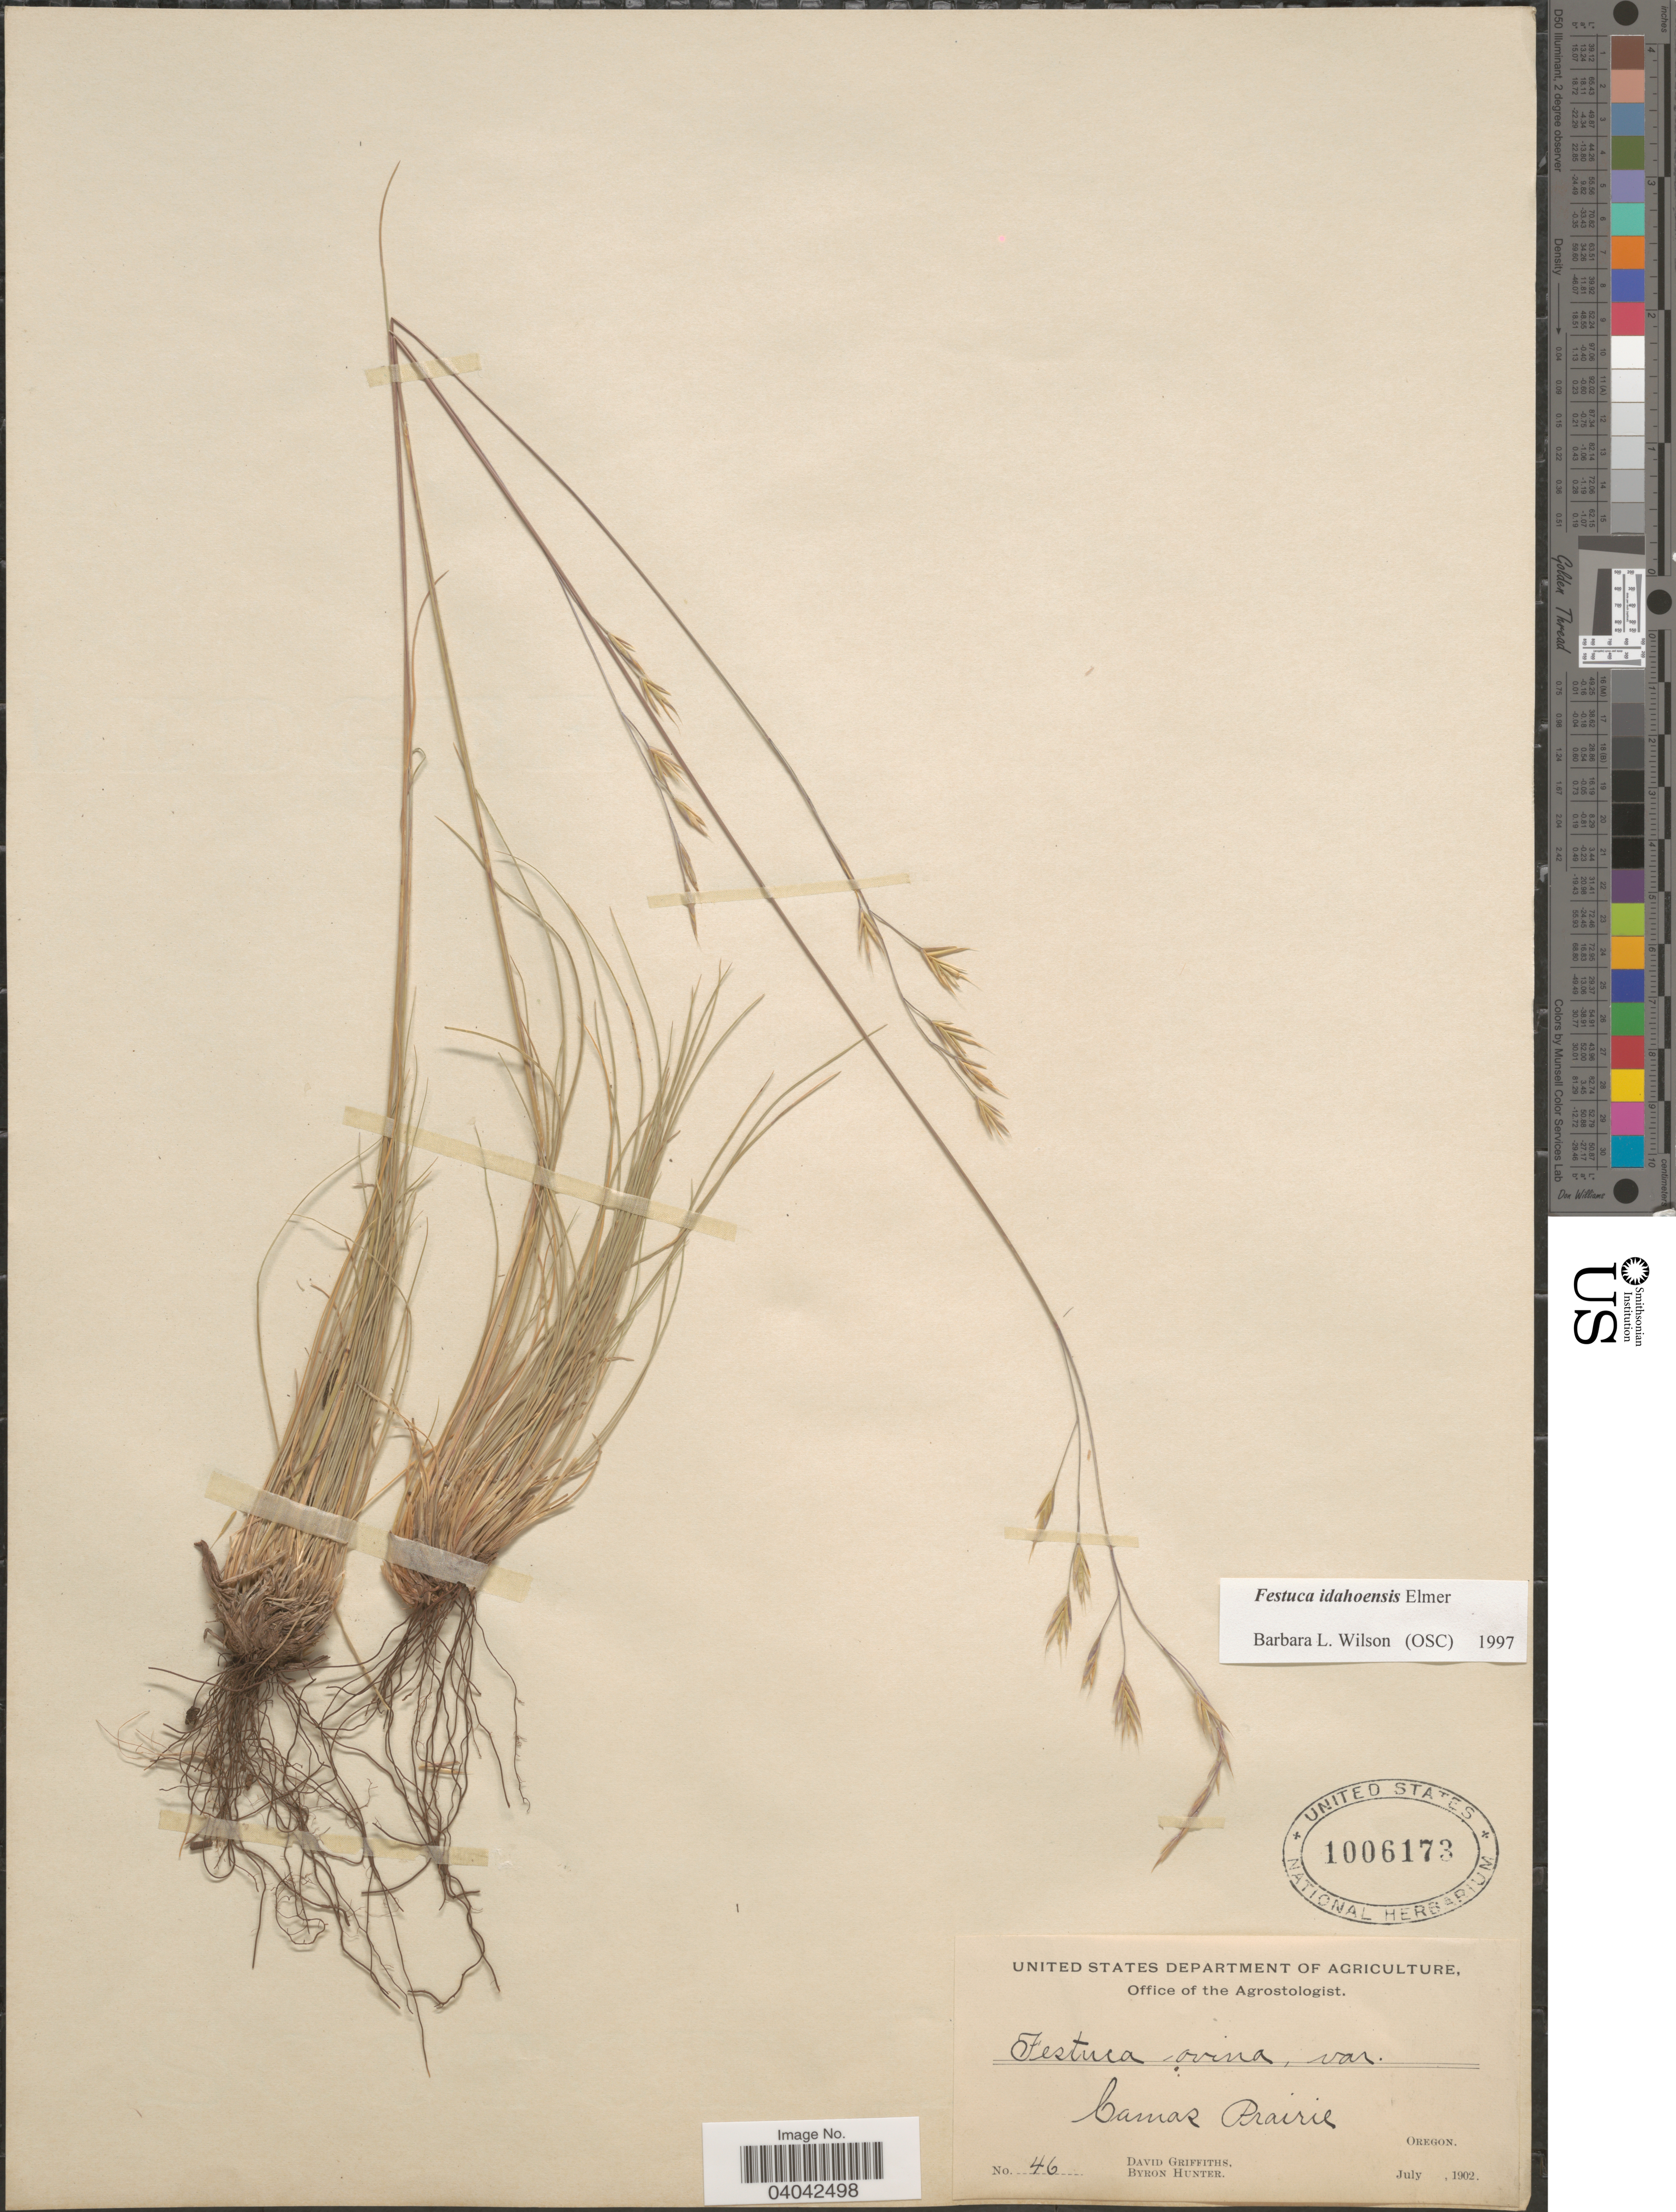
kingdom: Plantae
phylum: Tracheophyta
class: Liliopsida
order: Poales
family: Poaceae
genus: Festuca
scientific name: Festuca idahoensis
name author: Elmer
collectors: D. Griffiths & B. Hunter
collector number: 46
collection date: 1902-07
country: United States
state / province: Oregon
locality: Camas Prairie.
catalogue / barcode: US 1006173